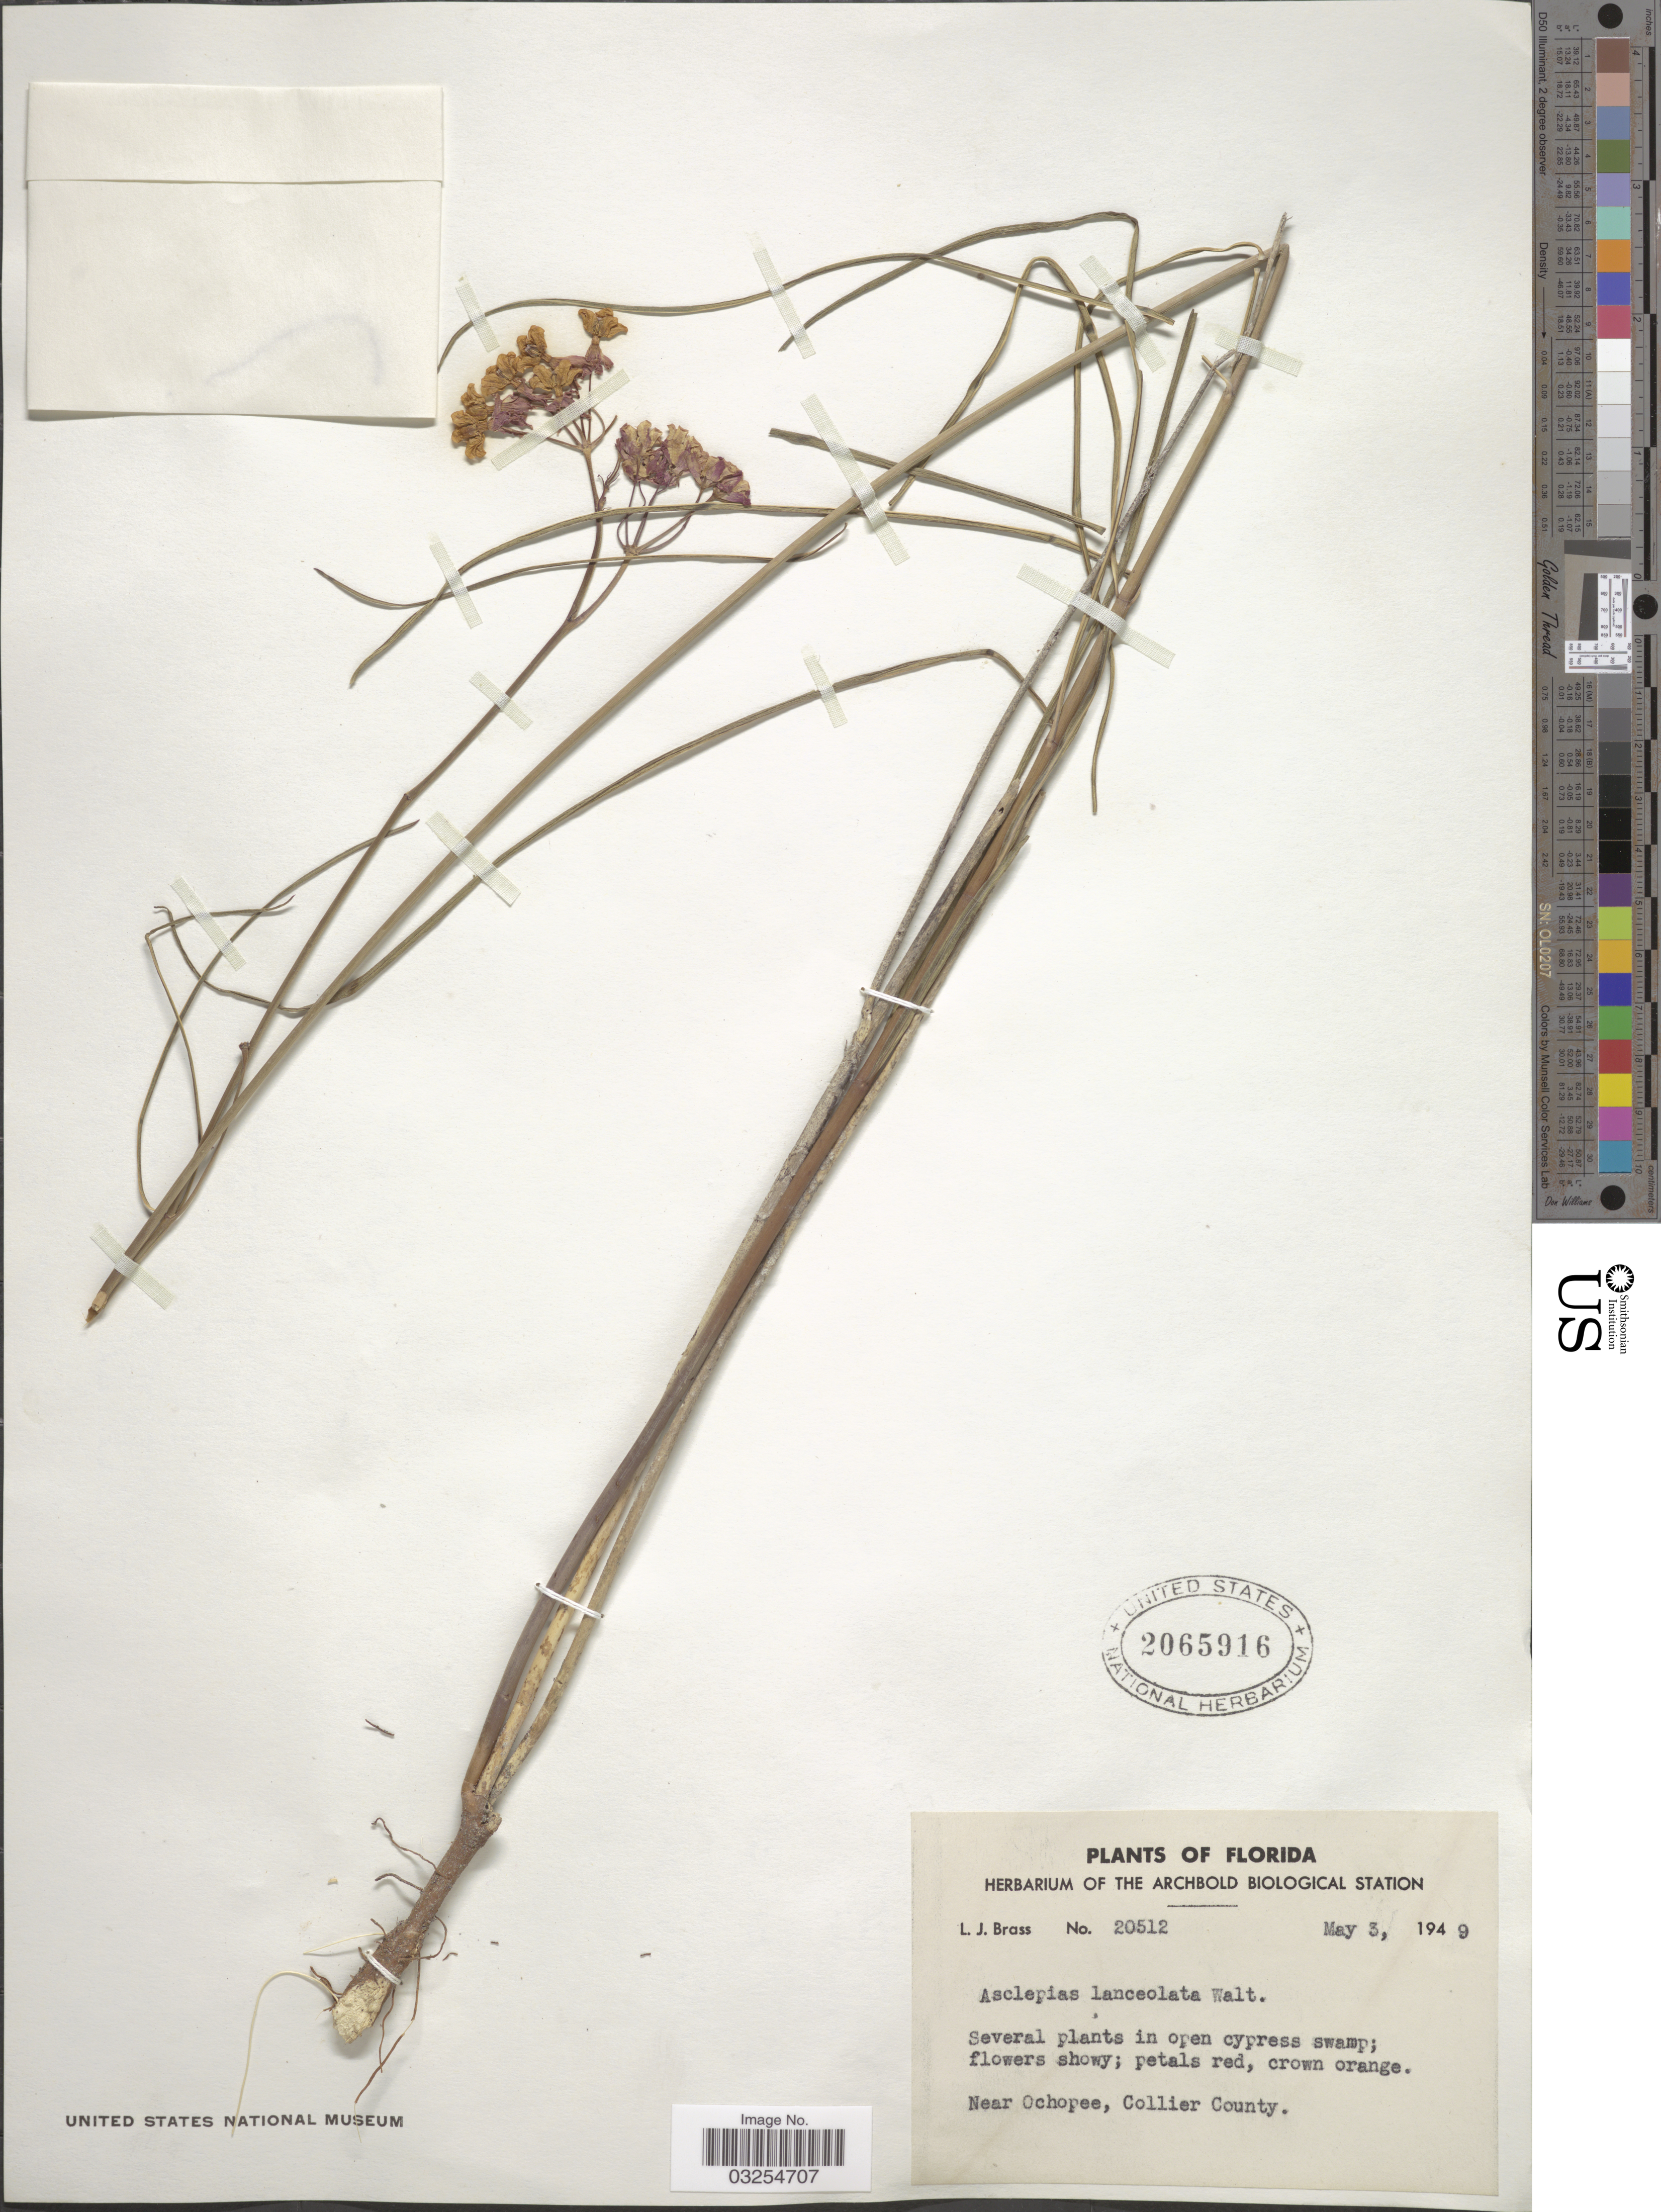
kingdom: Plantae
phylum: Tracheophyta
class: Magnoliopsida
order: Gentianales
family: Apocynaceae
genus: Asclepias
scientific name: Asclepias lanceolata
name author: Walter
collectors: L. J. Brass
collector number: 20512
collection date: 1949-05-03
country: United States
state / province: Florida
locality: Near Ochopee, Collier County.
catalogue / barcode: US 2065916